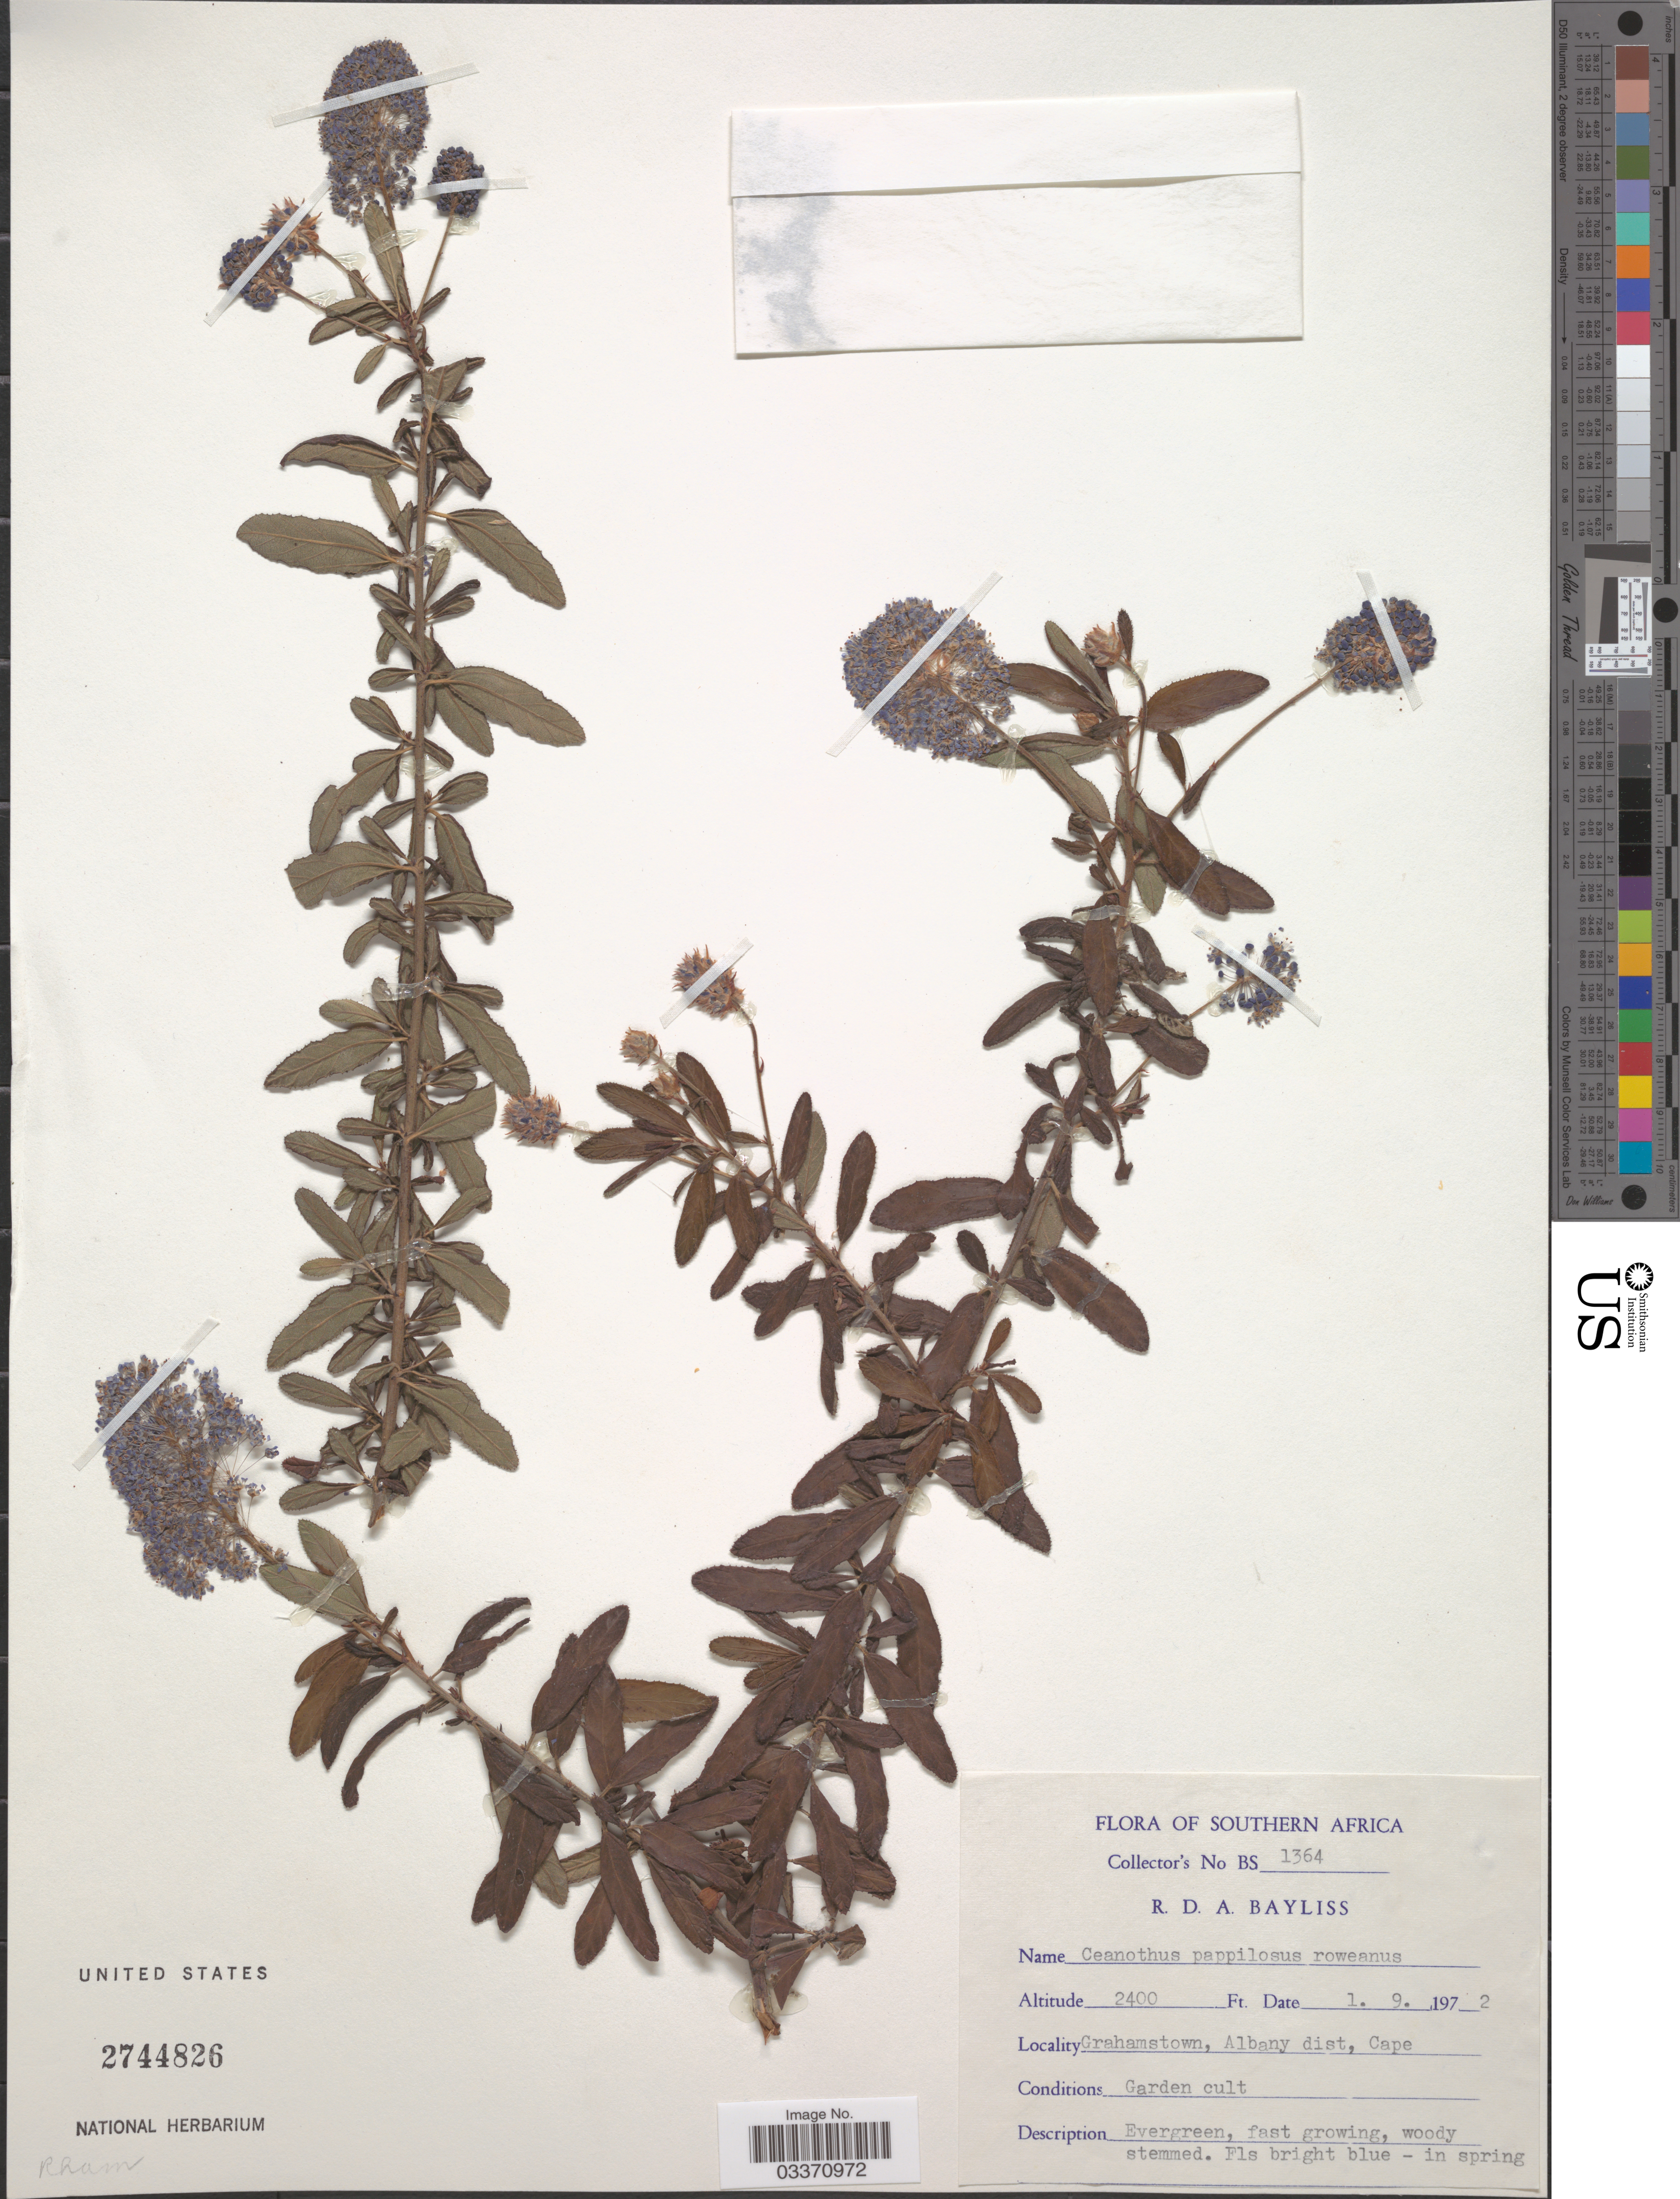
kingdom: Plantae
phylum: Tracheophyta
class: Magnoliopsida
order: Rosales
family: Rhamnaceae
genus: Ceanothus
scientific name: Ceanothus papillosus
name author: Torr. & A. Gray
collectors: R. Bayliss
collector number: BS 1364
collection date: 1972-09-01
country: South Africa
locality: Southern Africa. Grahamstown, Albany dist, Cape.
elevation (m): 732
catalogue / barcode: US 2744826